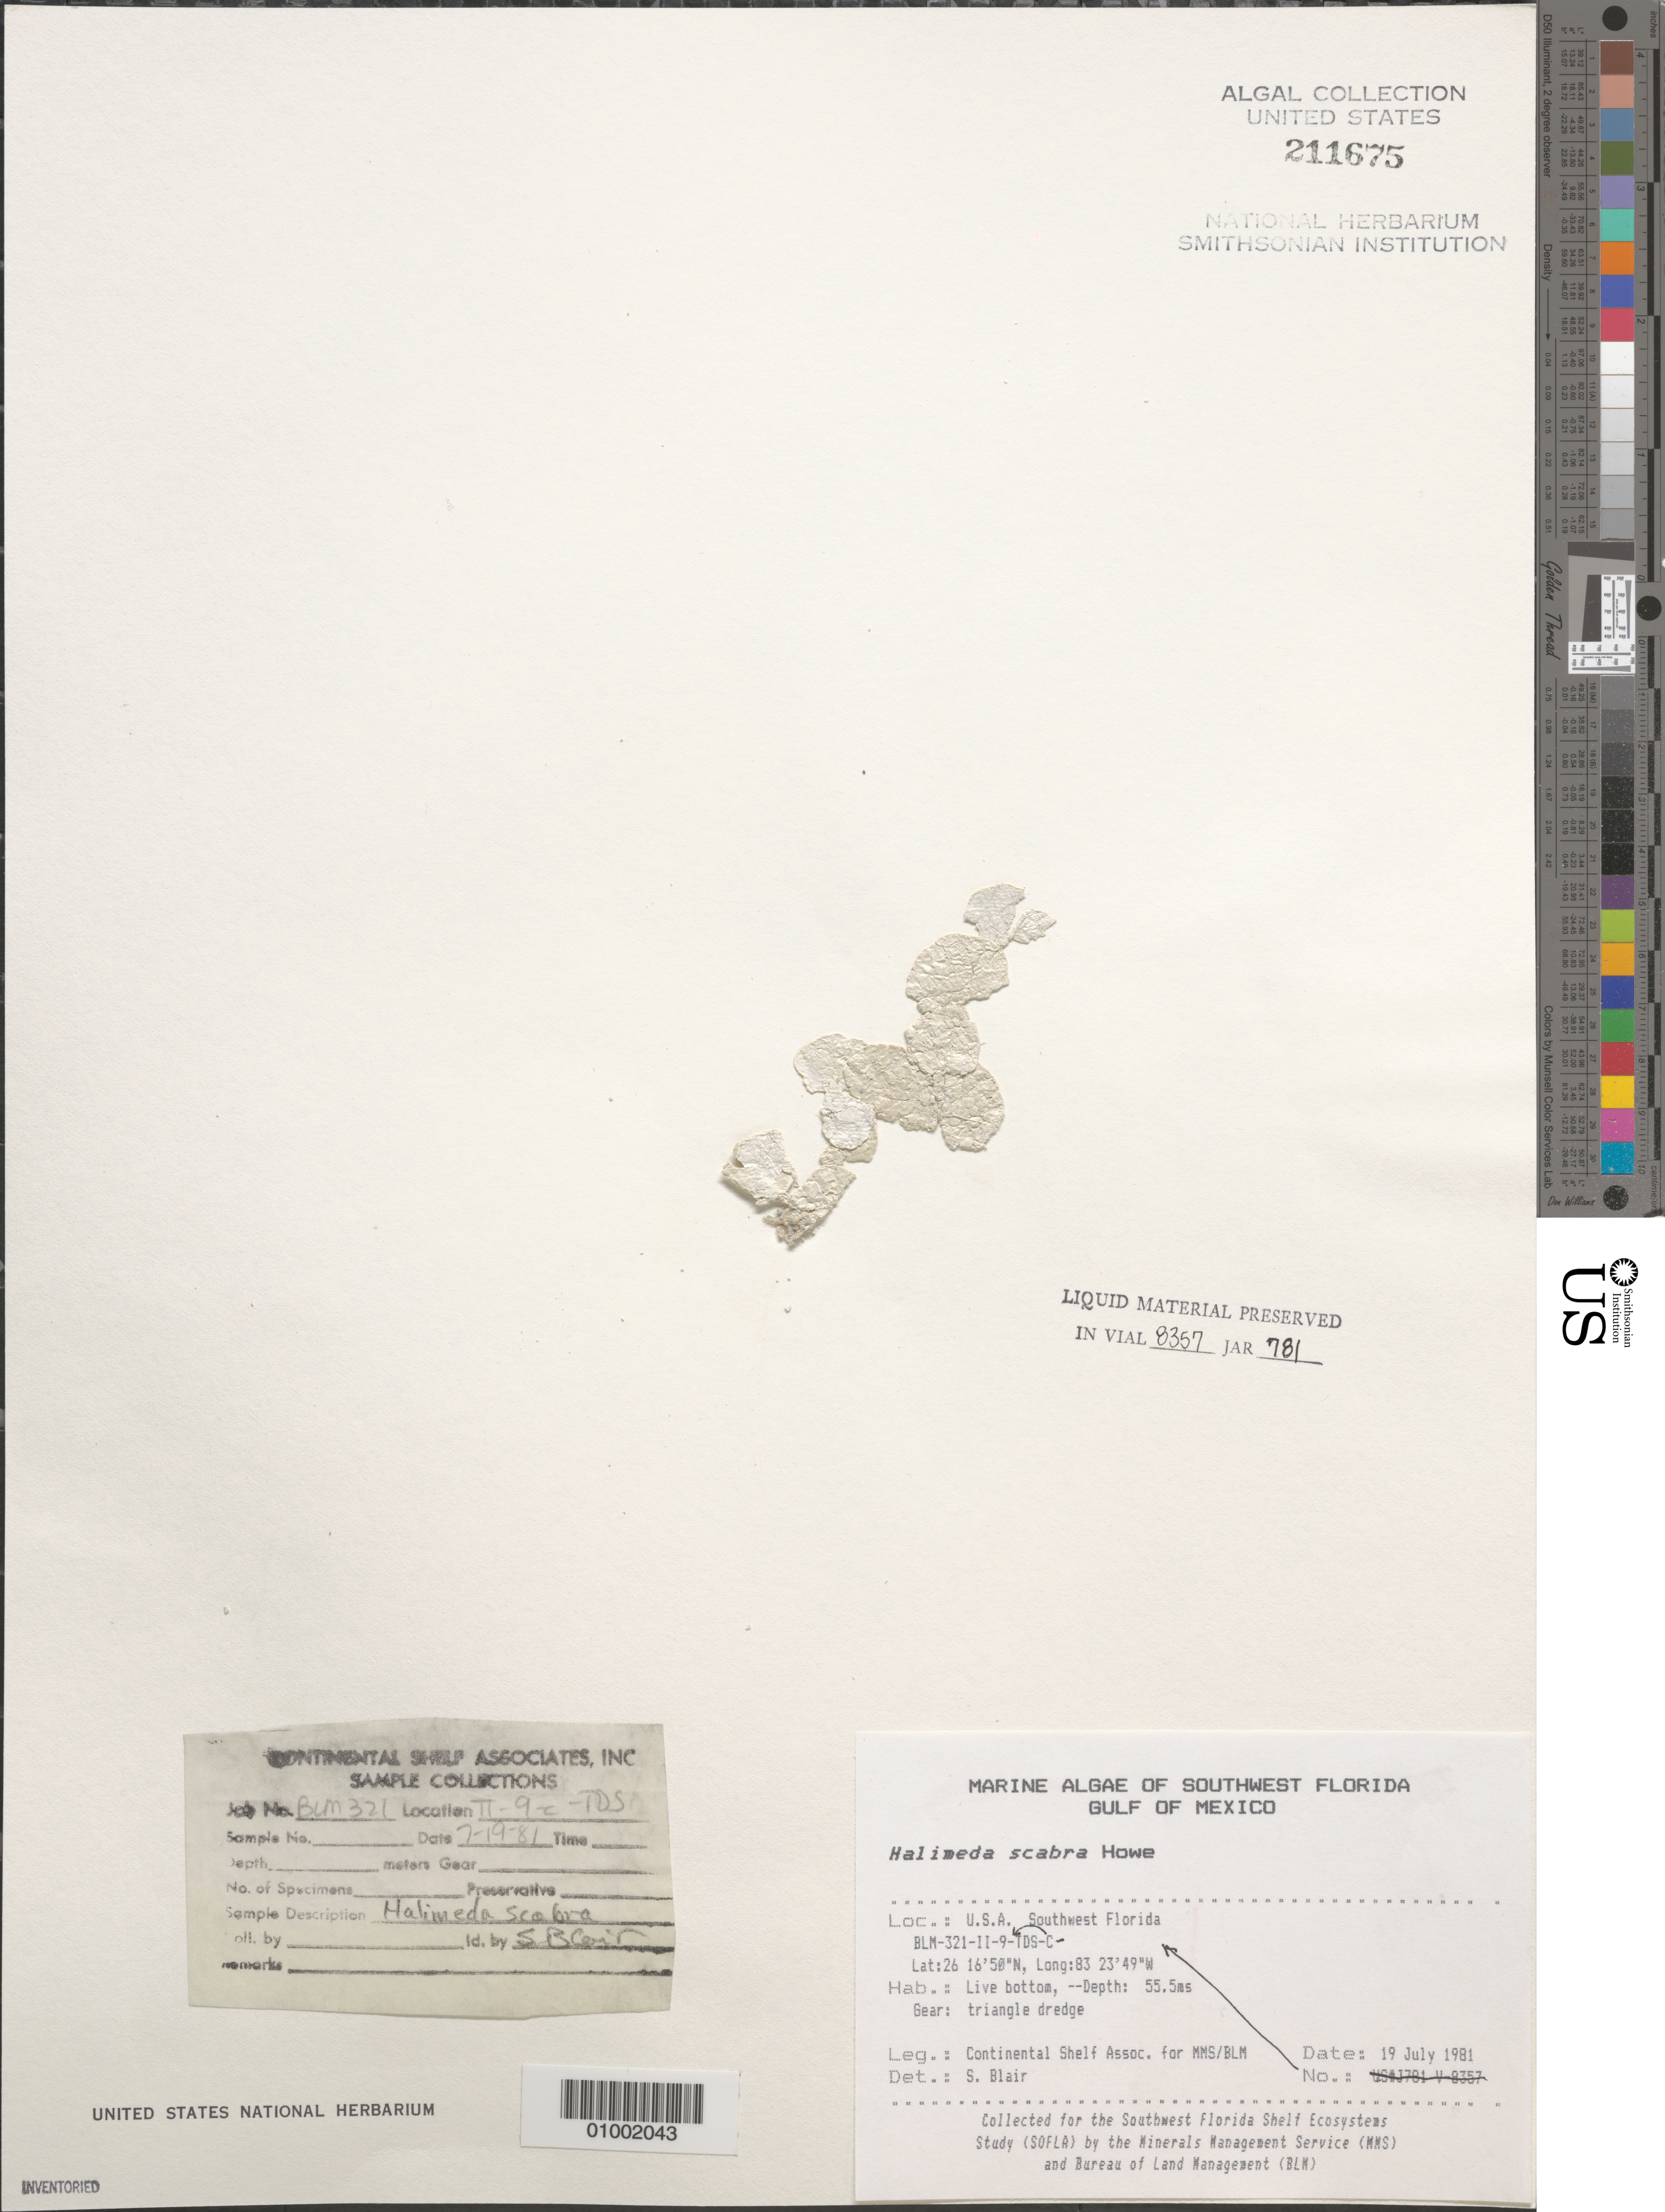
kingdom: Plantae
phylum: Chlorophyta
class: Ulvophyceae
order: Bryopsidales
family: Halimedaceae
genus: Halimeda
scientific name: Halimeda scabra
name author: M. Howe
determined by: Blair, S. M.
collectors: Continental Shelf Associates for the MMS/BLM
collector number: BLM-321-II-9-C-TDS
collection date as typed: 19 Jul 1981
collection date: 1981-07-19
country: United States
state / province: Florida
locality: Gulf of Mexico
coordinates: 26 16'50"N, 83 23'49"W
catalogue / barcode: US 211675